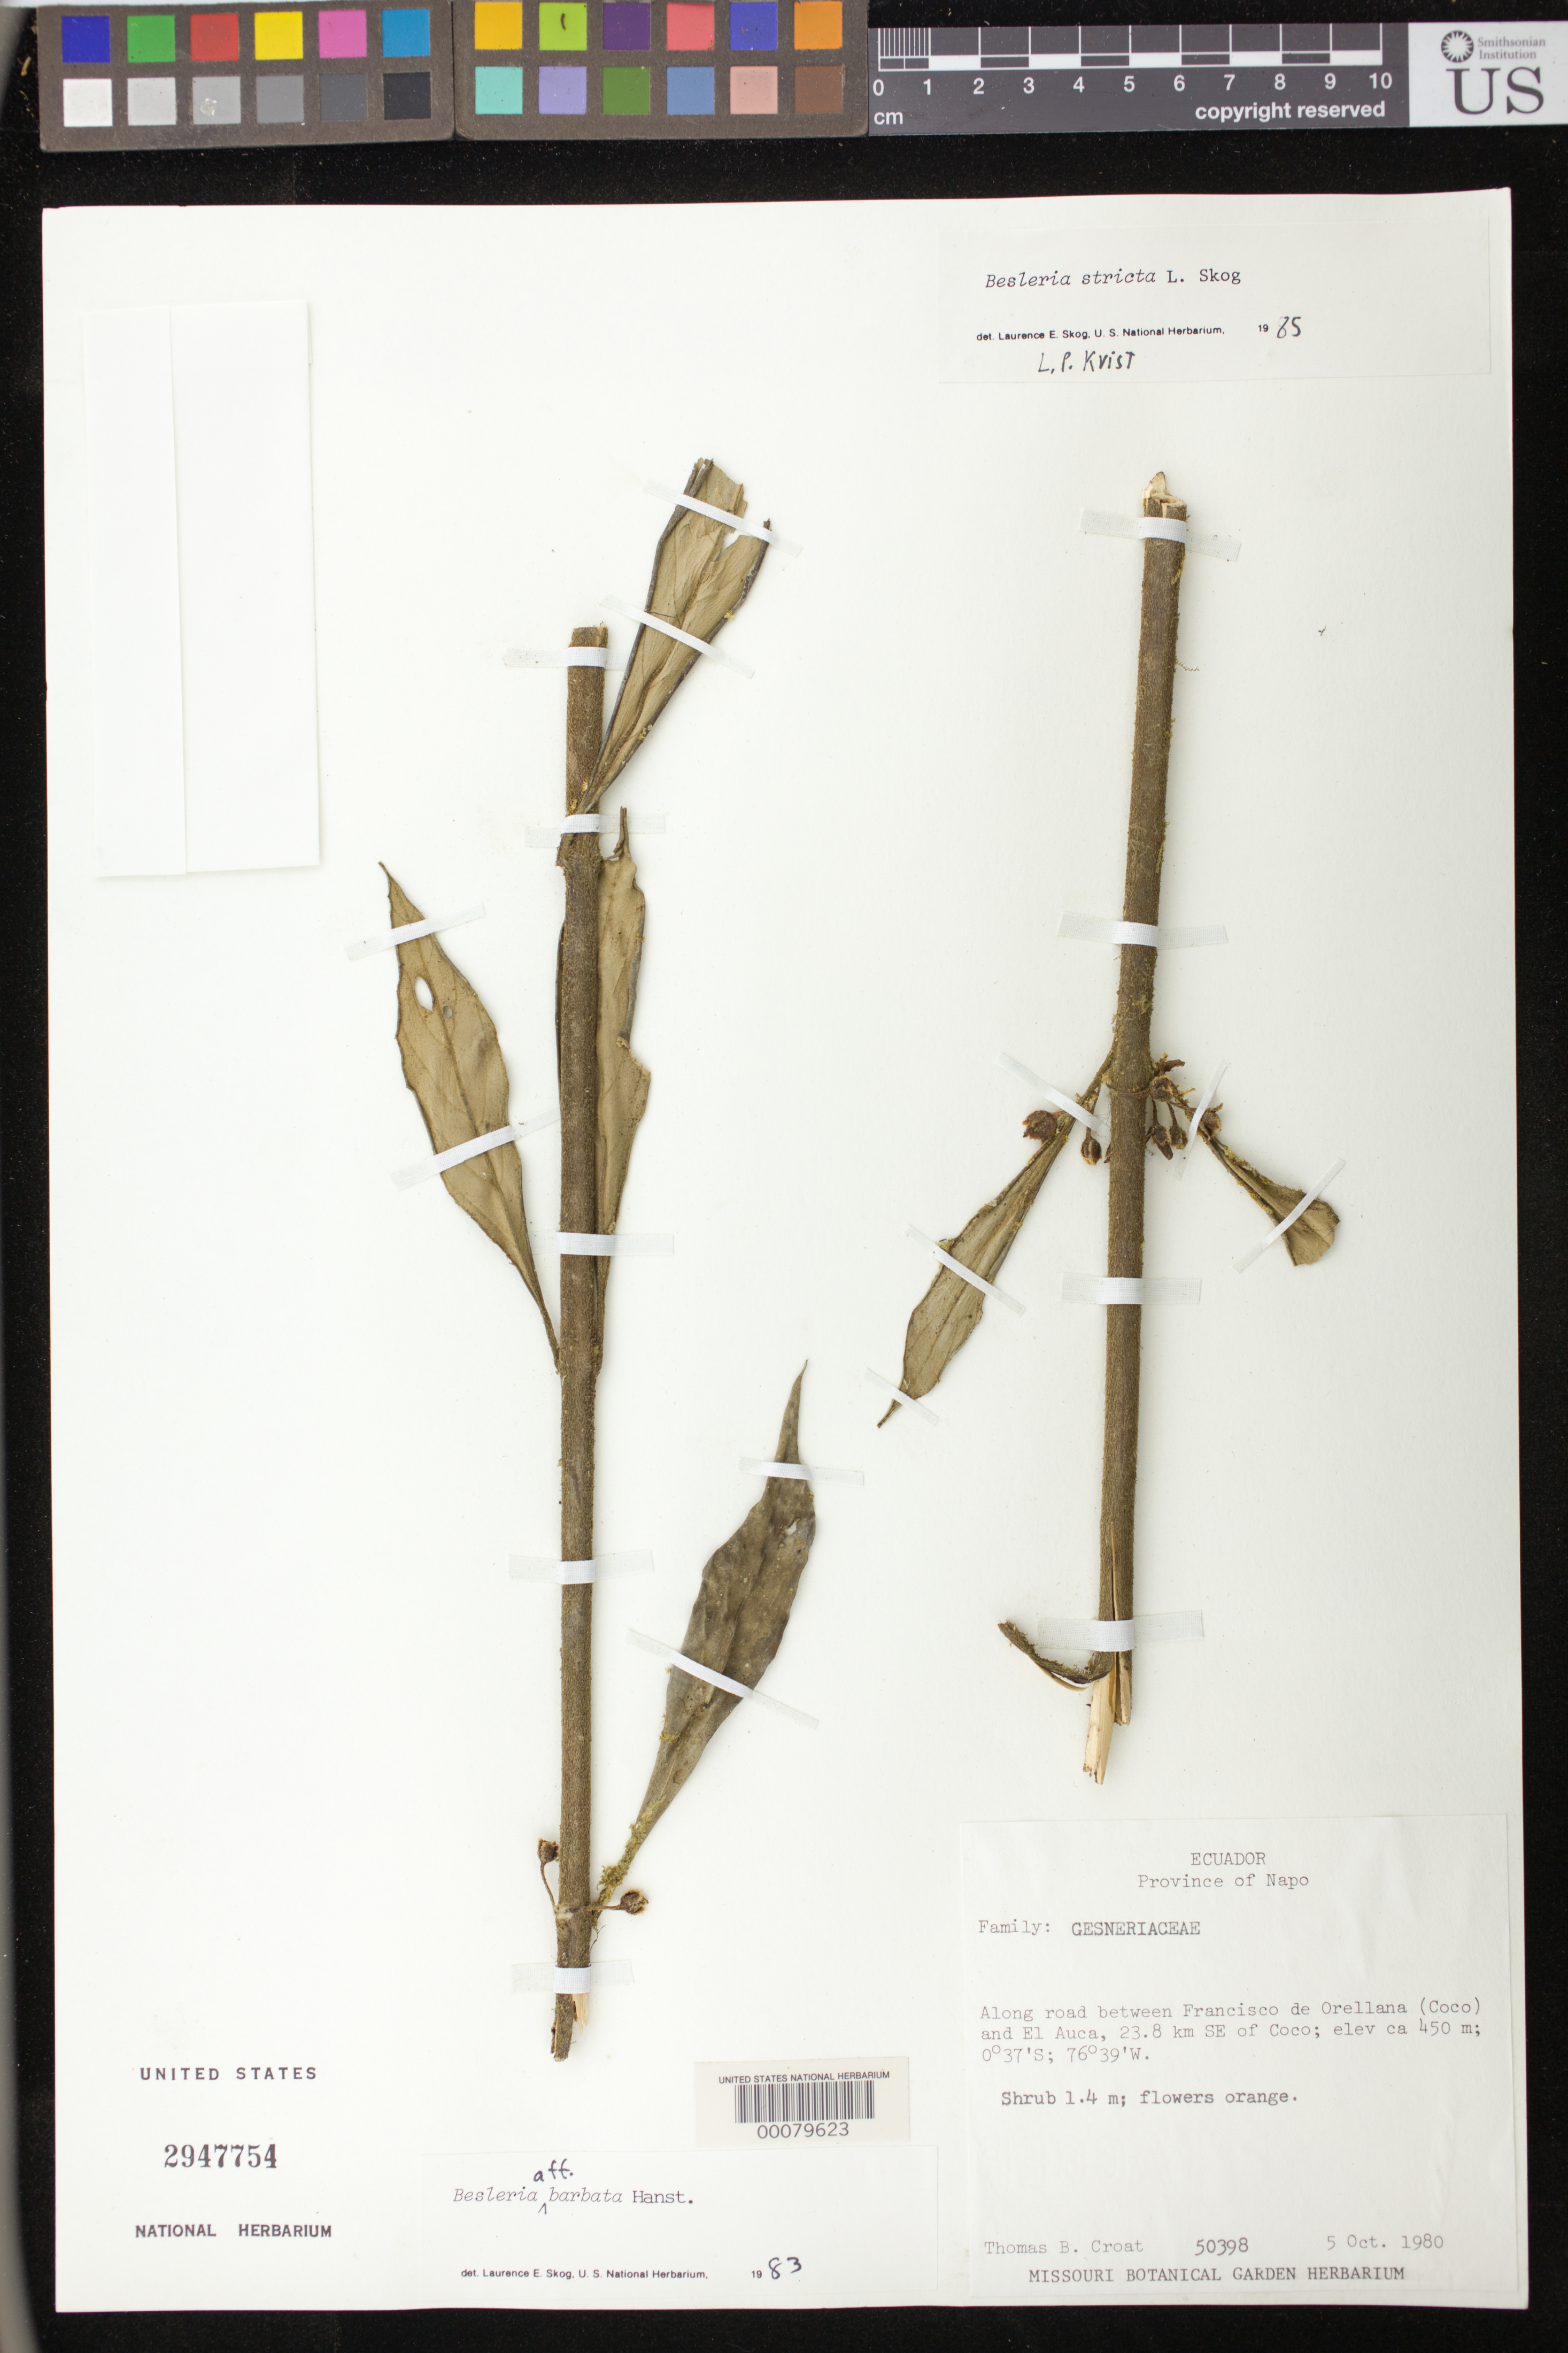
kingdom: Plantae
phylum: Tracheophyta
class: Magnoliopsida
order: Lamiales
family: Gesneriaceae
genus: Besleria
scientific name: Besleria stricta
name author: L.E. Skog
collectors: T. B. Croat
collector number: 50398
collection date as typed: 05 Oct 1980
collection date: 1980-10-05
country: Ecuador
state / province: Napo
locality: Along road between Francisco de Orellana (Coco) and El Auca, 23.8 km SE of Coco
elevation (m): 450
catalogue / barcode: US 2947754